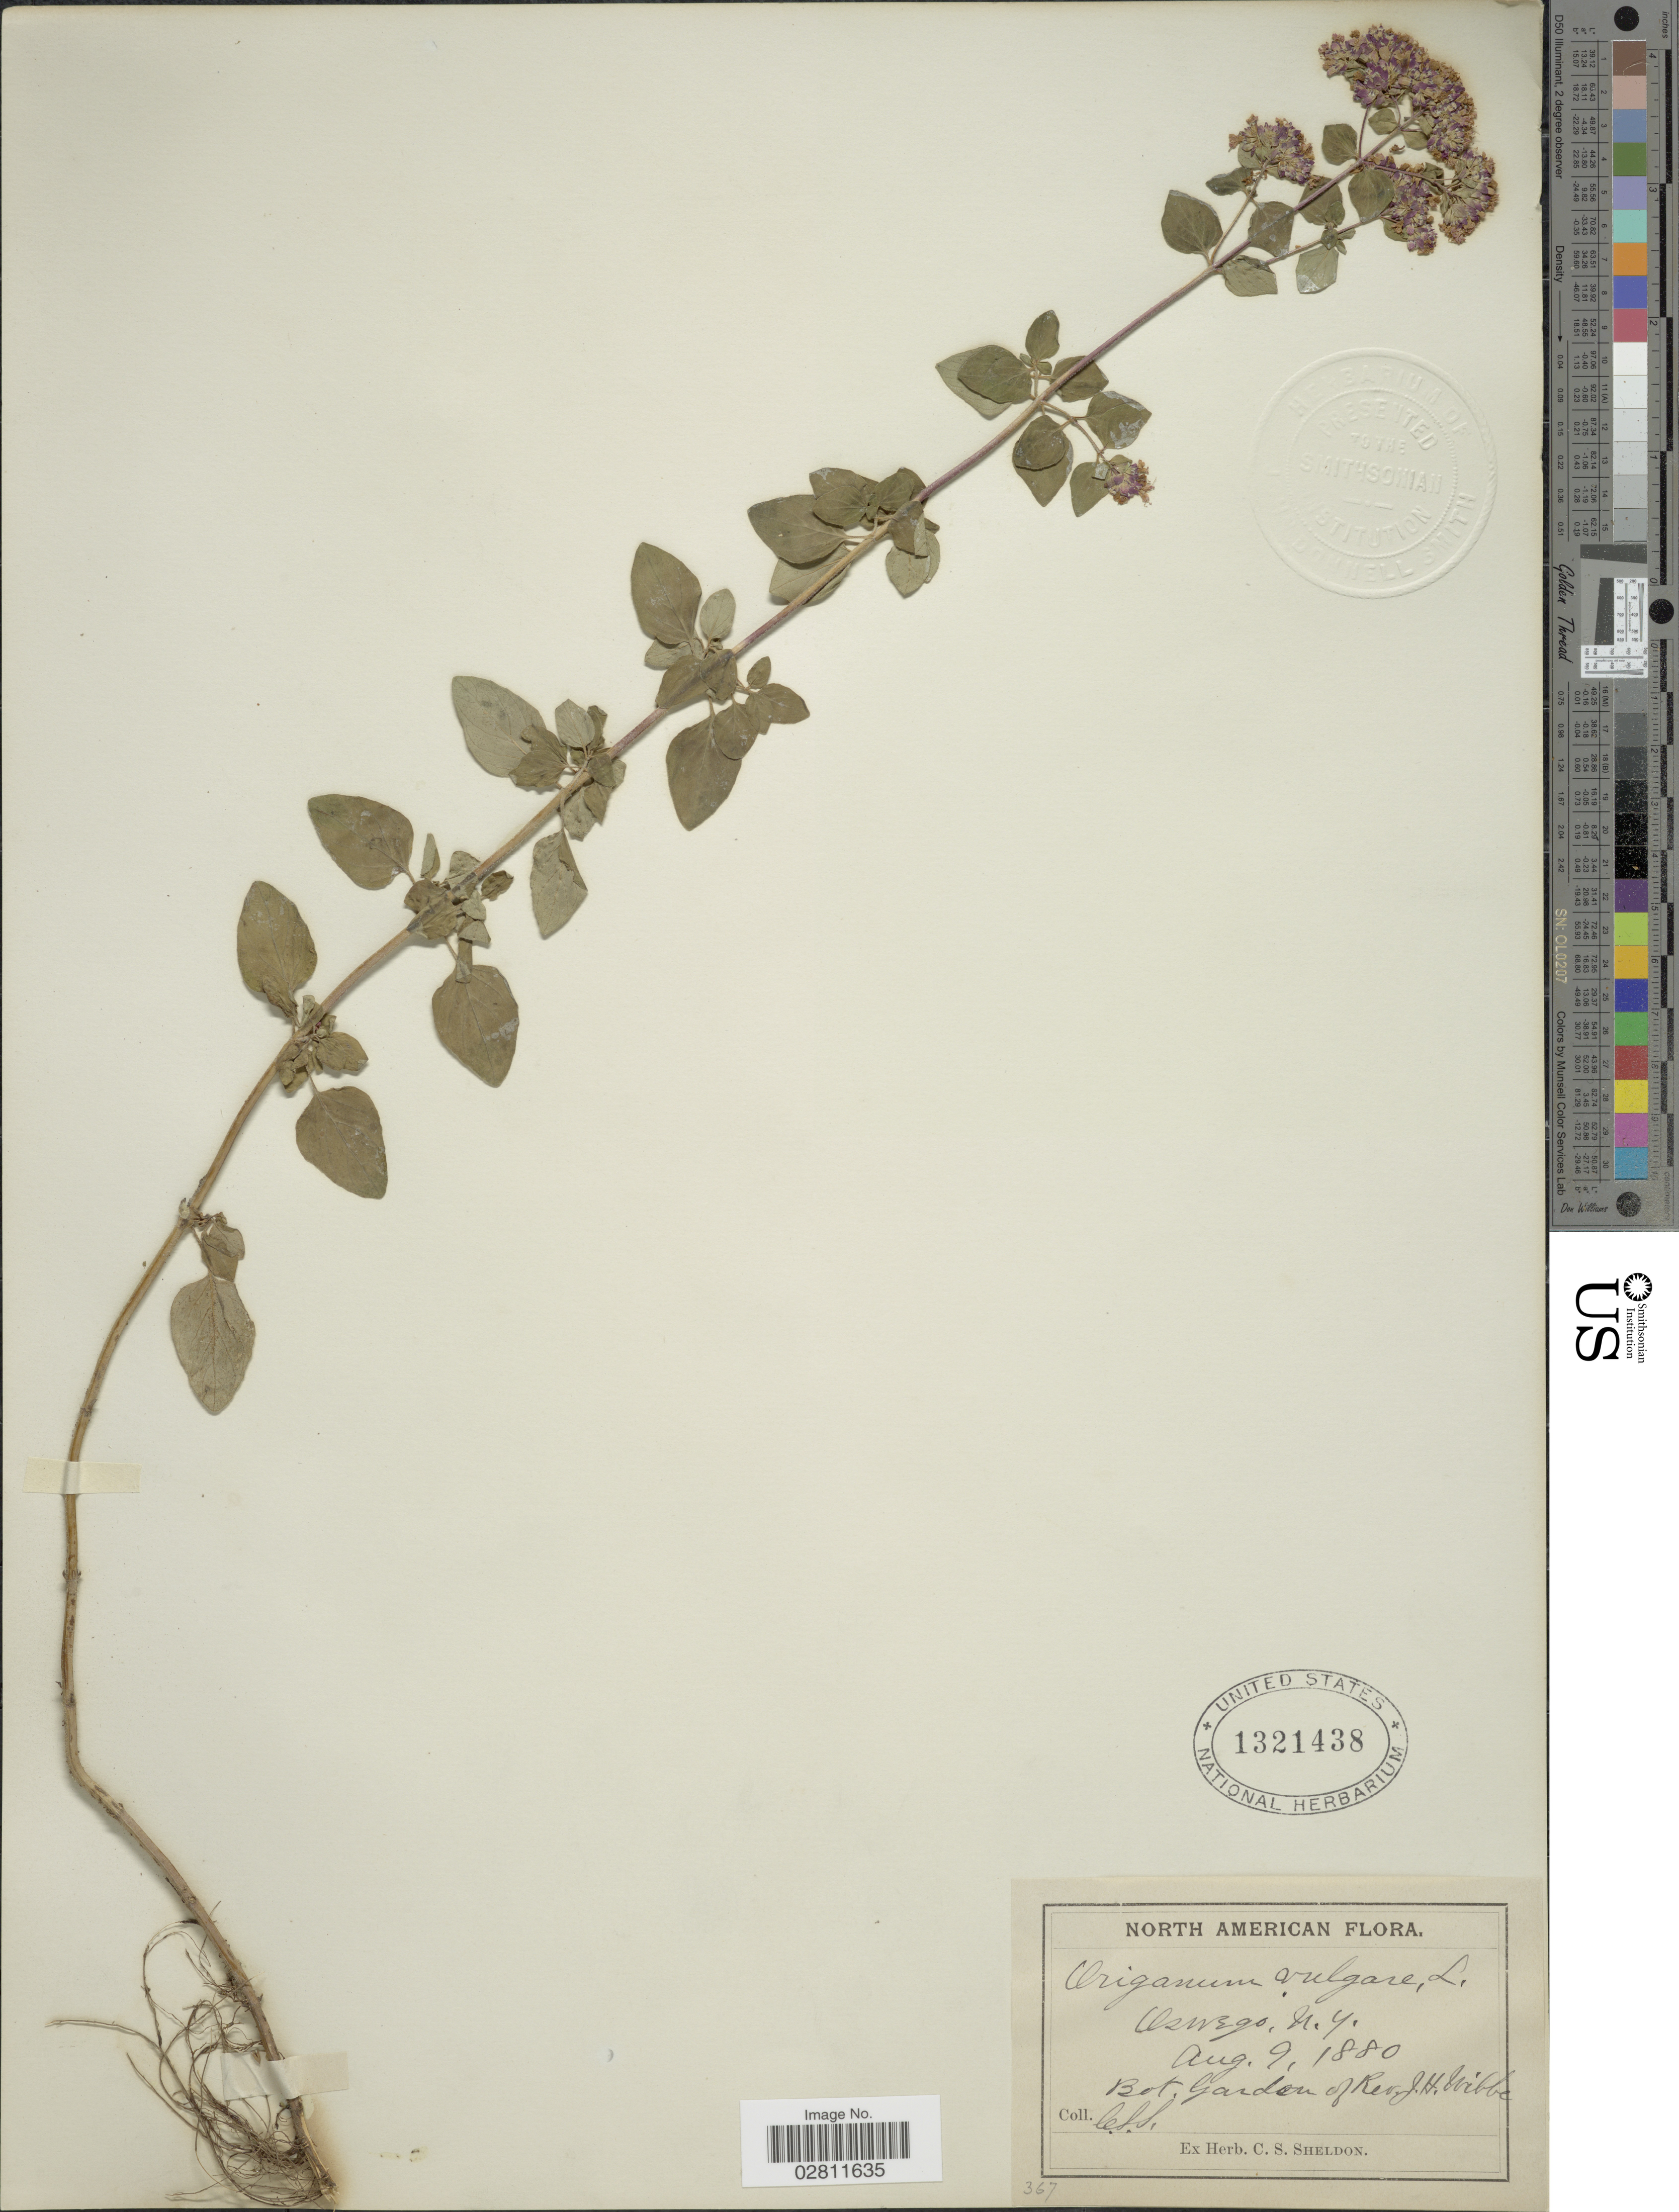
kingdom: Plantae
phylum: Tracheophyta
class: Magnoliopsida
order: Lamiales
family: Lamiaceae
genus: Origanum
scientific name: Origanum vulgare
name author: L.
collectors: C. S. Sheldon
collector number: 367?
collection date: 1880-08-09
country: United States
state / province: New York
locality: Oswego. Bot. Garden of Rev. J.H. Wibbe.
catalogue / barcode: US 1321438